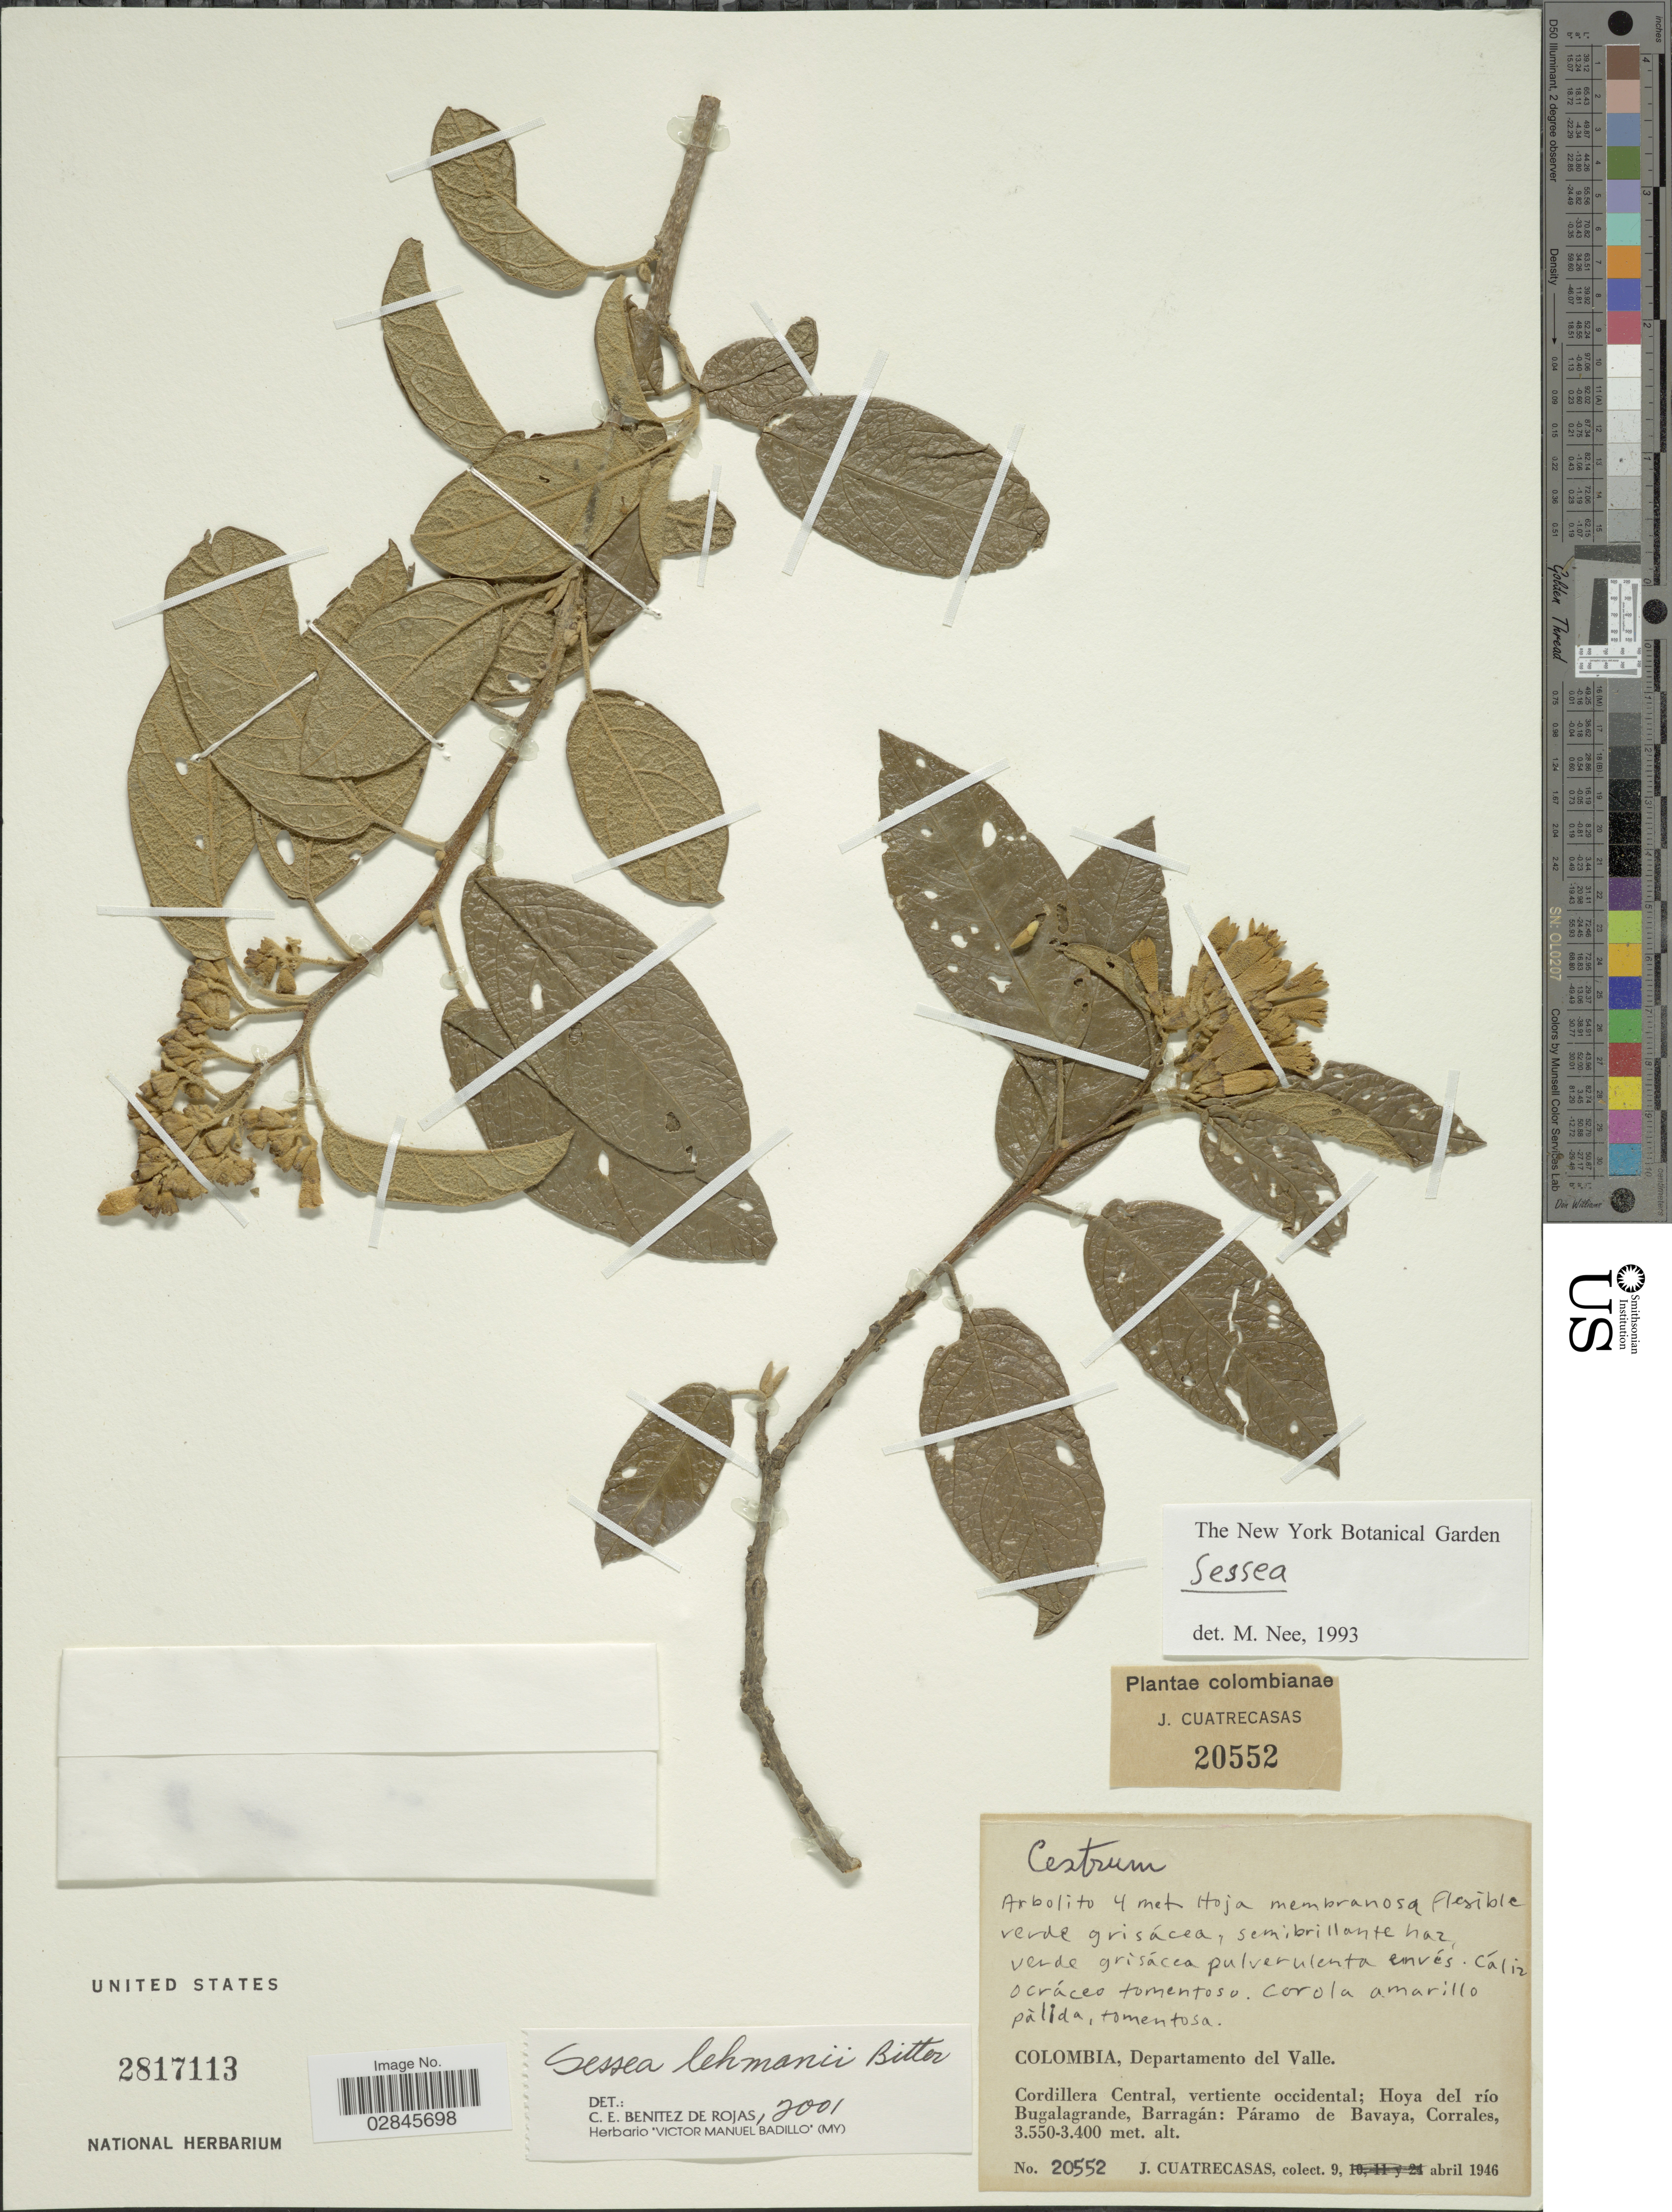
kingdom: Plantae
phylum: Tracheophyta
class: Magnoliopsida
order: Solanales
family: Solanaceae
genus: Sessea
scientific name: Sessea lehmannii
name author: Bitter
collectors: J. Cuatrecasas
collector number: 20552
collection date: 1946-04-09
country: Colombia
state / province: Valle del Cauca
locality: Departamento del Valle. Cordillera Central, vertiente occidental; Hoyab del río Bugalagrande, Barragán: Páramo de Bavaya.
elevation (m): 3400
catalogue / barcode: US 2817113